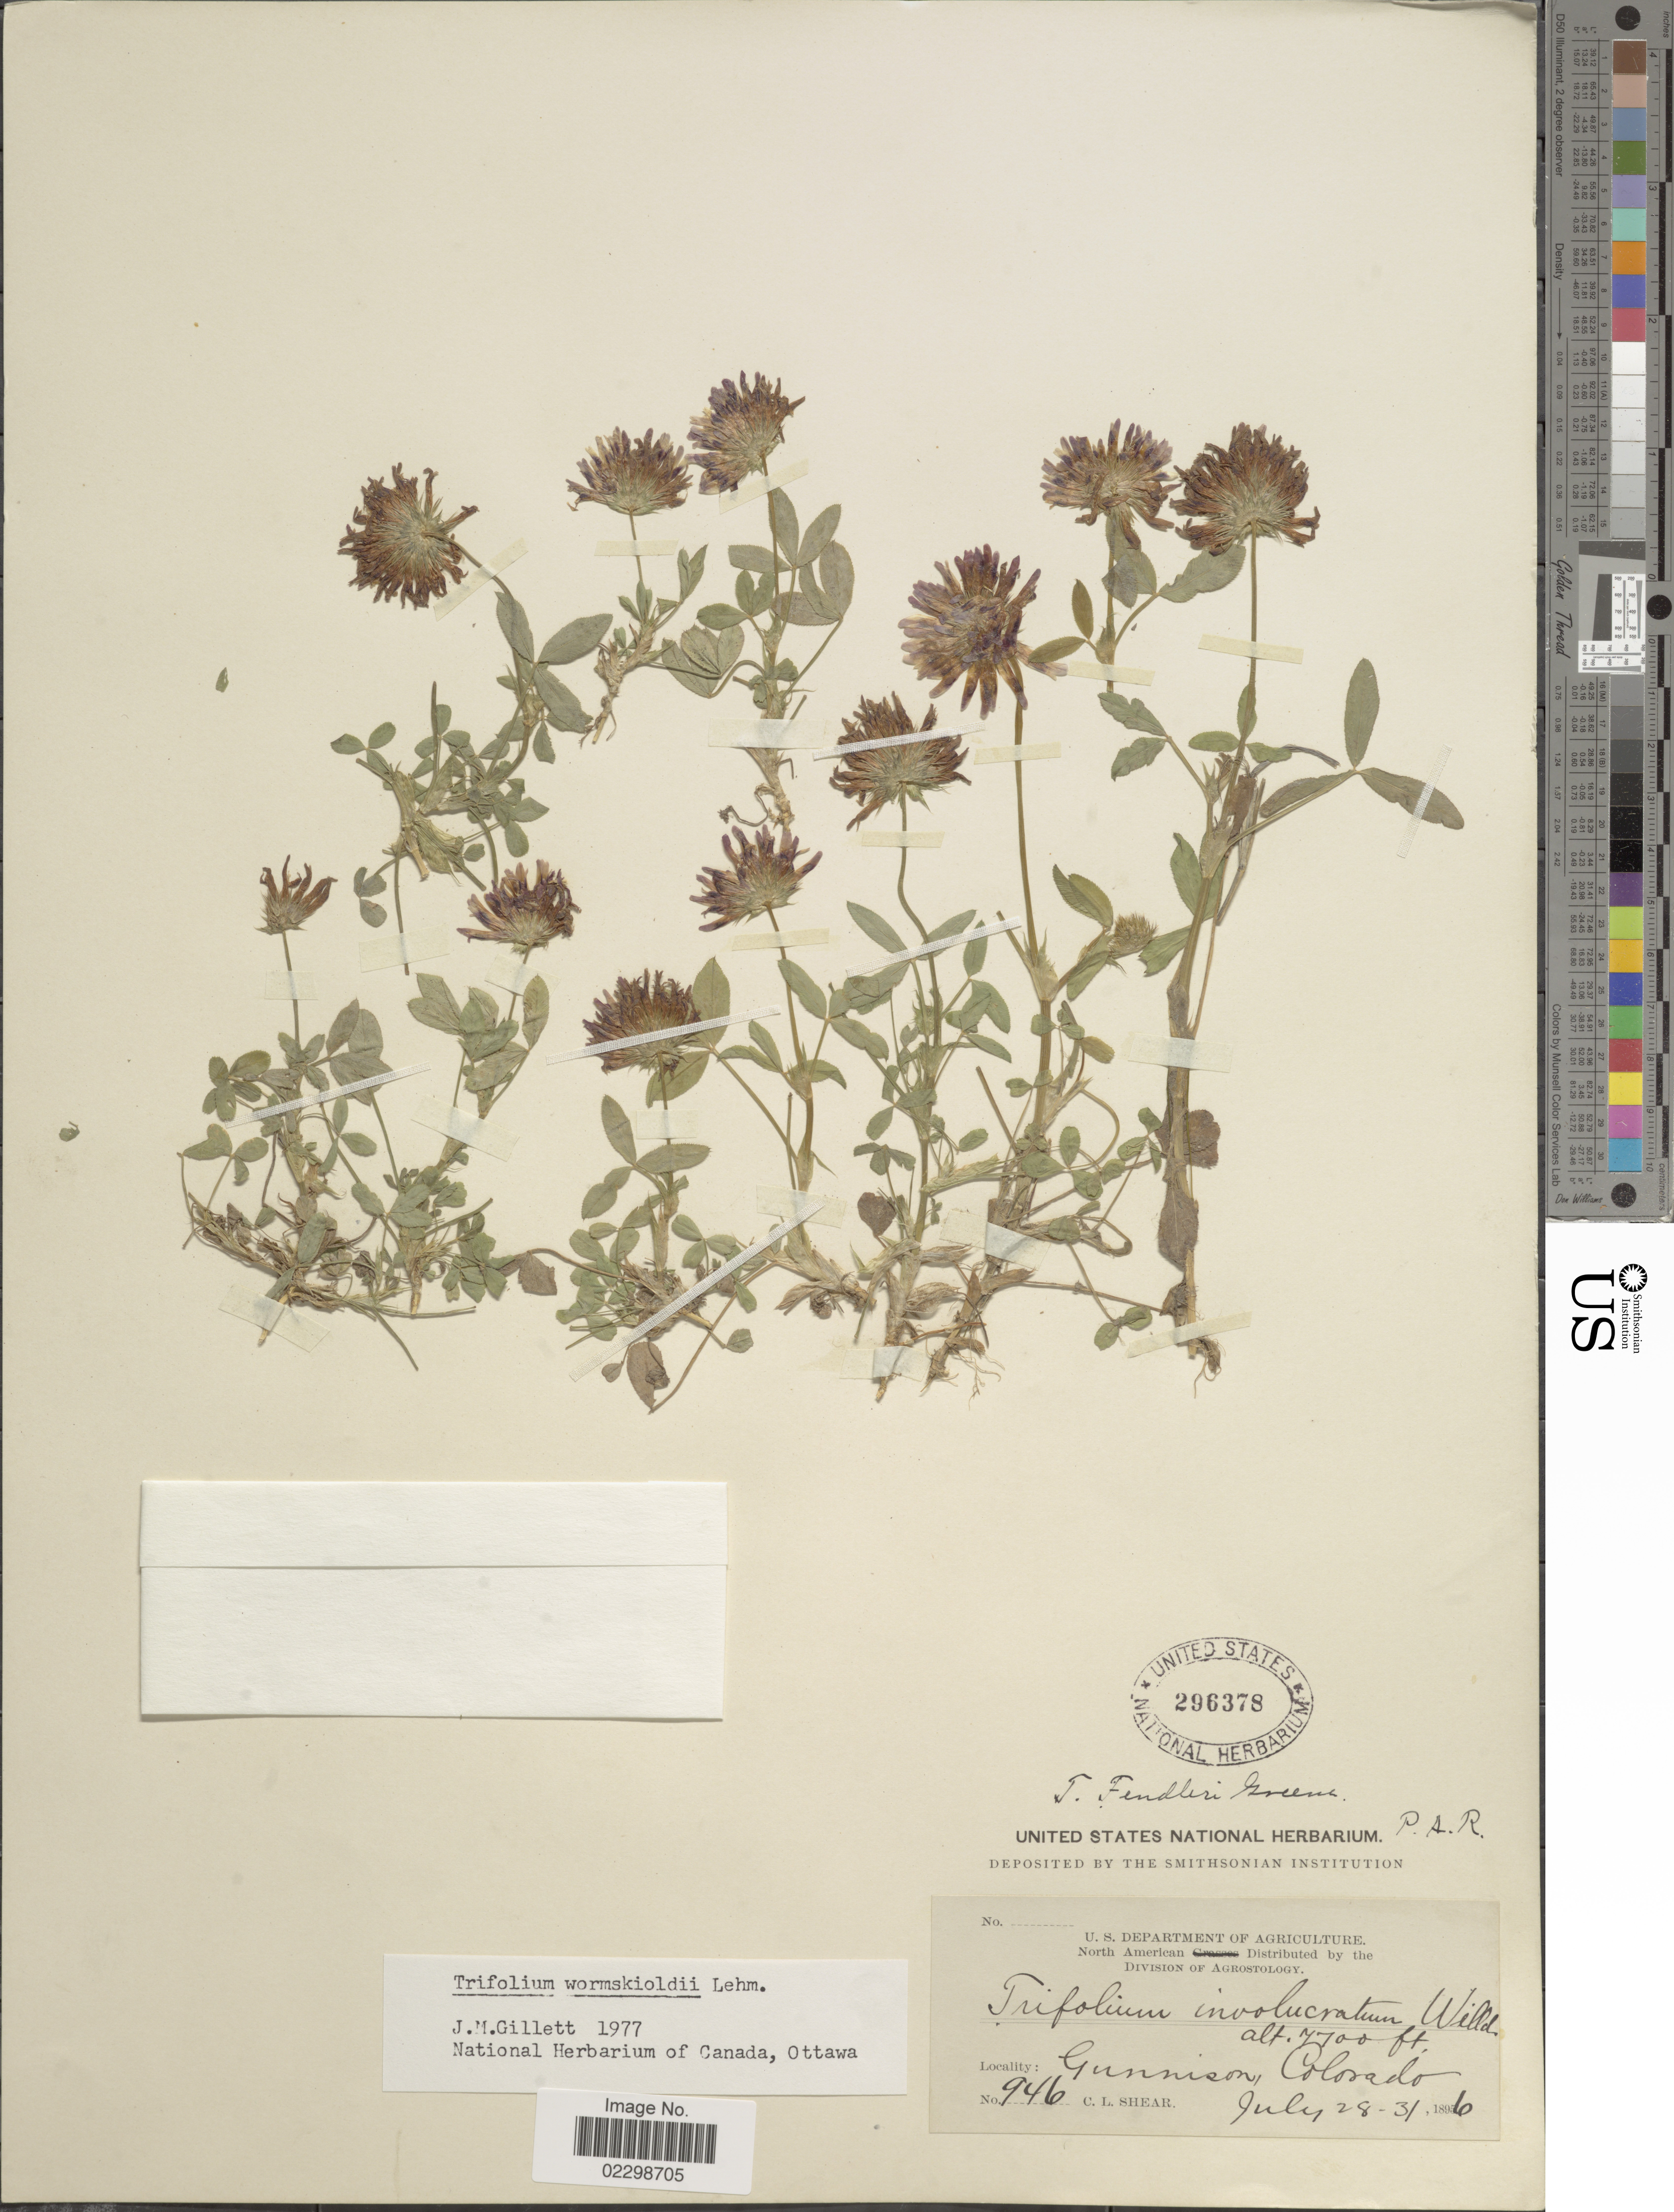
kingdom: Plantae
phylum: Tracheophyta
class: Magnoliopsida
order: Fabales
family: Fabaceae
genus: Trifolium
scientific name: Trifolium wormskioldii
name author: Lehm.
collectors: C. L. Shear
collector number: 946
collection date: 1896-07-28/1896-07-31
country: United States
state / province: Colorado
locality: Gunnison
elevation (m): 2347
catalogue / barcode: US 296378